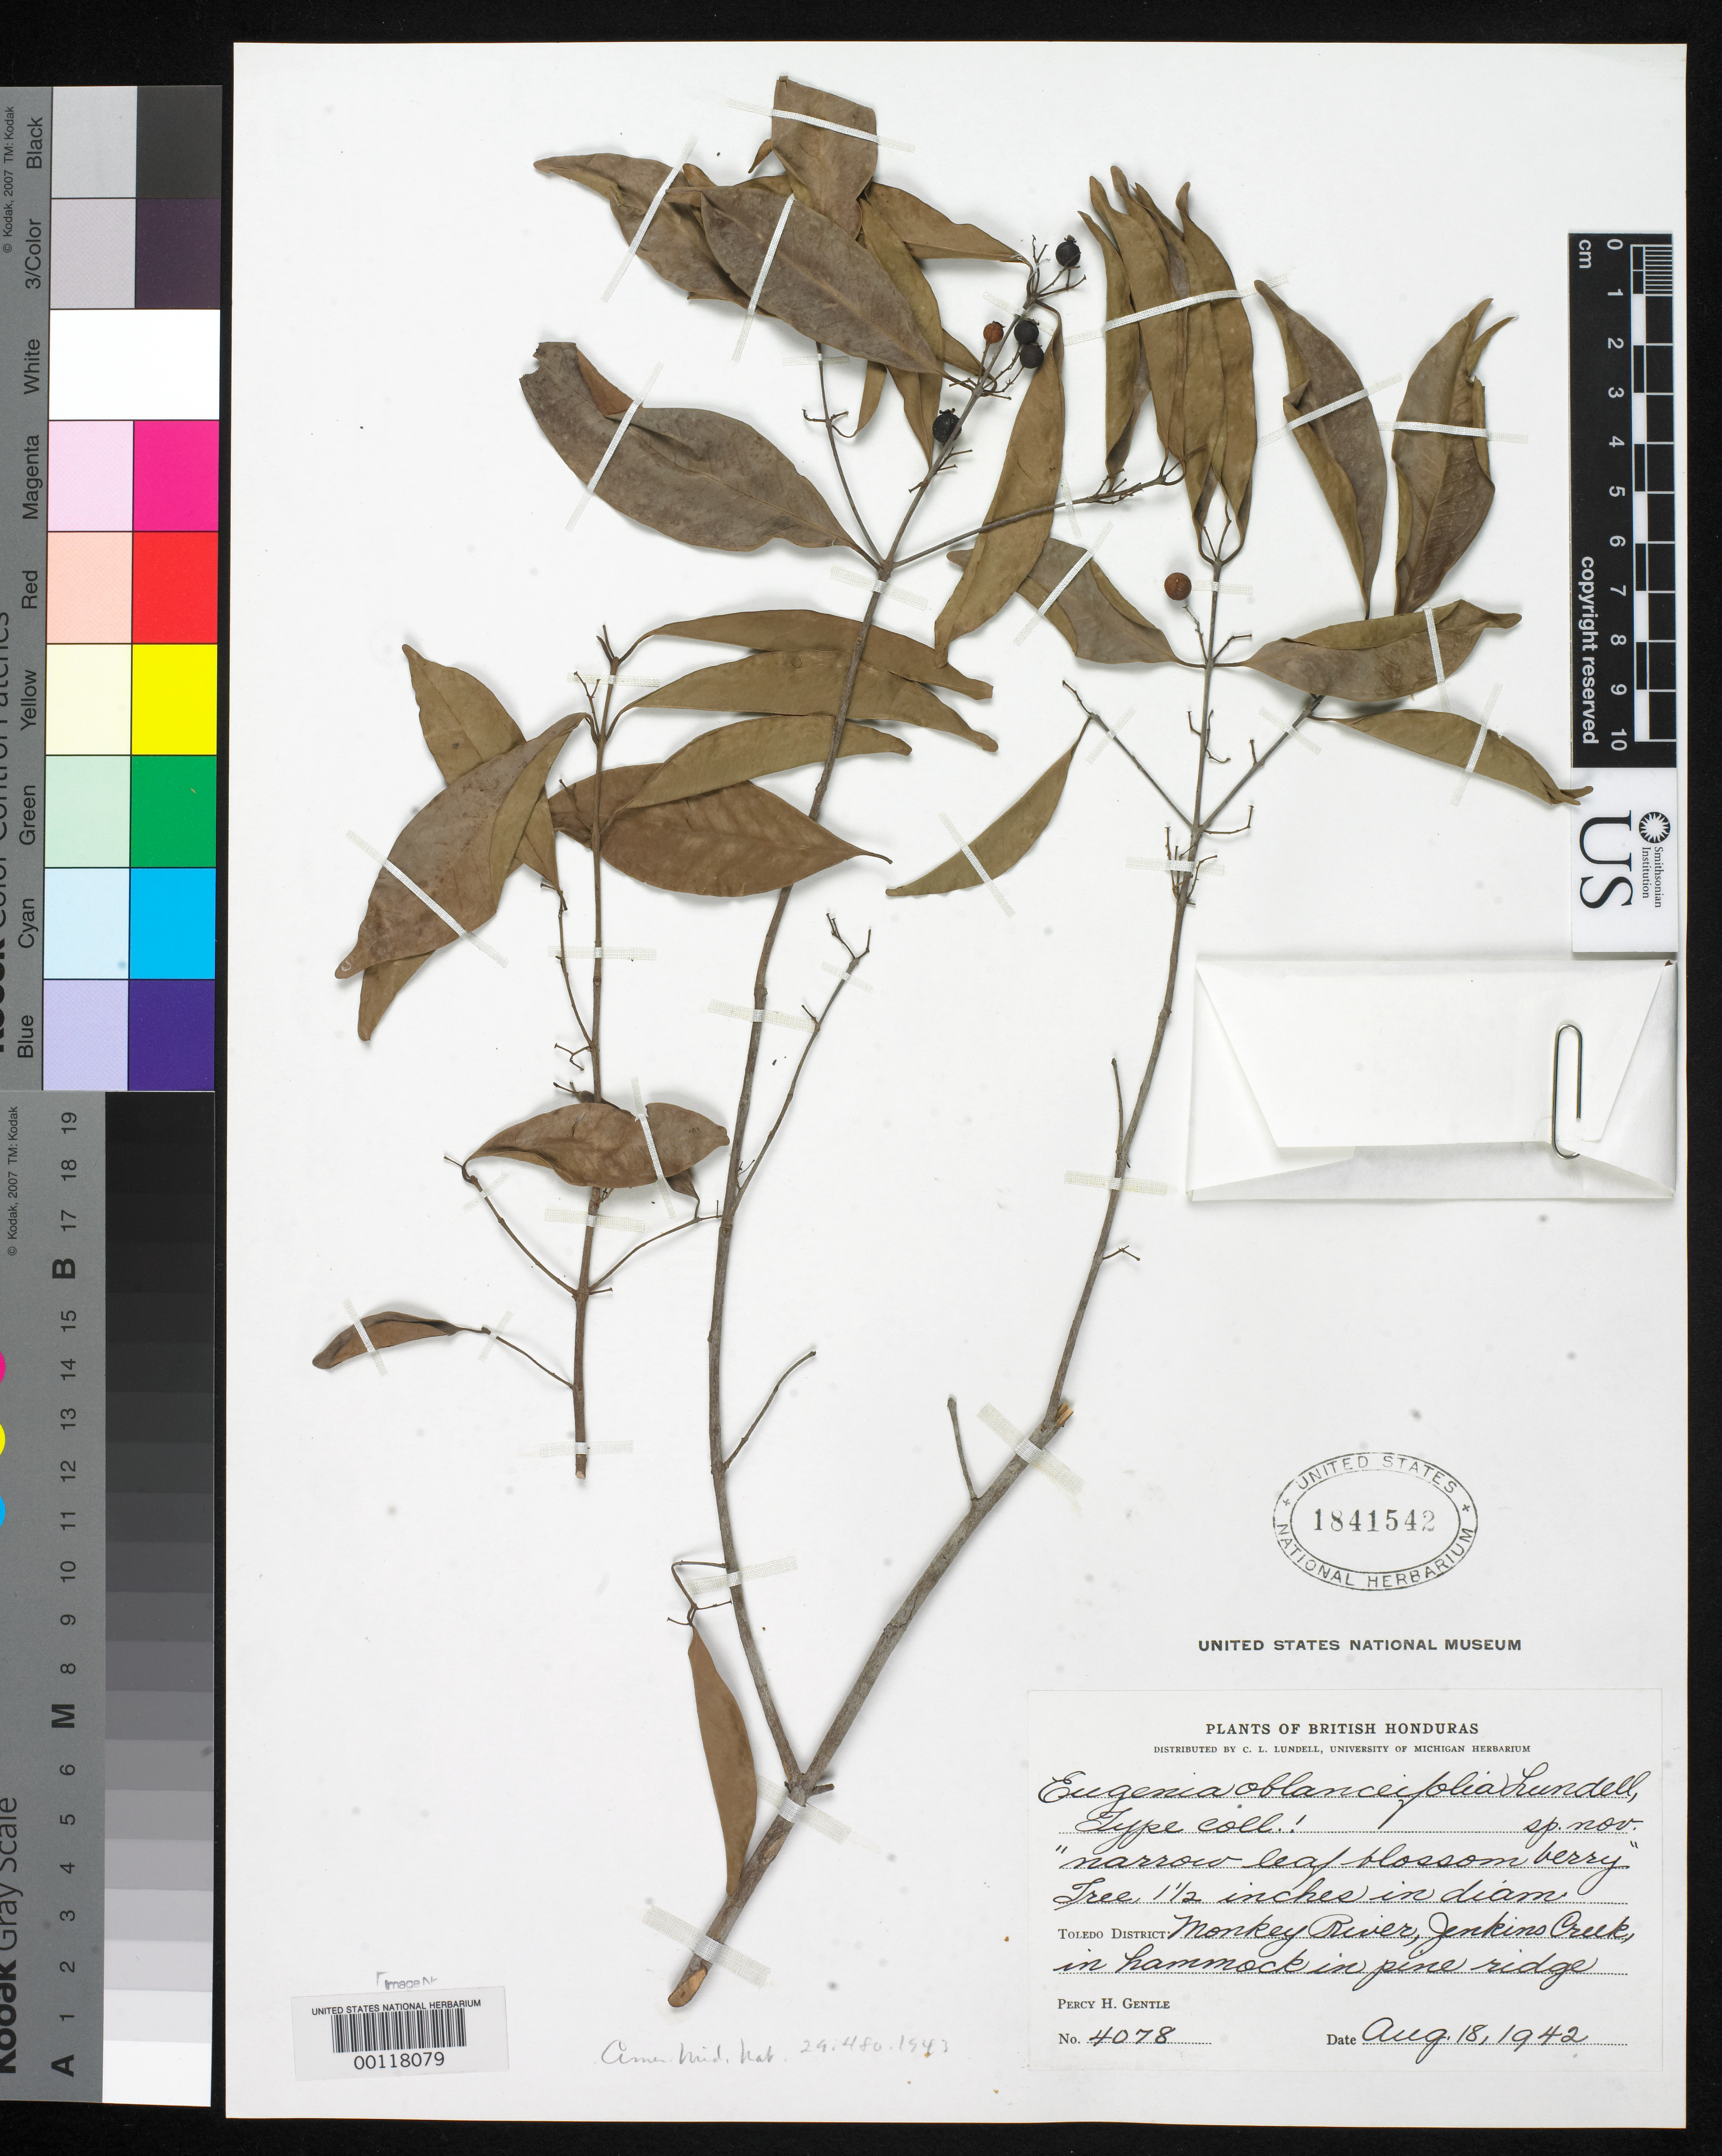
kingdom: Plantae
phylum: Tracheophyta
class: Magnoliopsida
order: Myrtales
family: Myrtaceae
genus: Eugenia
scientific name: Eugenia oblanceifolia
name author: Lundell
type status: Isotype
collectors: P. H. Gentle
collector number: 4078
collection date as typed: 18 Aug 1942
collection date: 1942-08-18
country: Belize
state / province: Toledo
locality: Monkey River, Jenkins Creek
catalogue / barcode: US 1841542